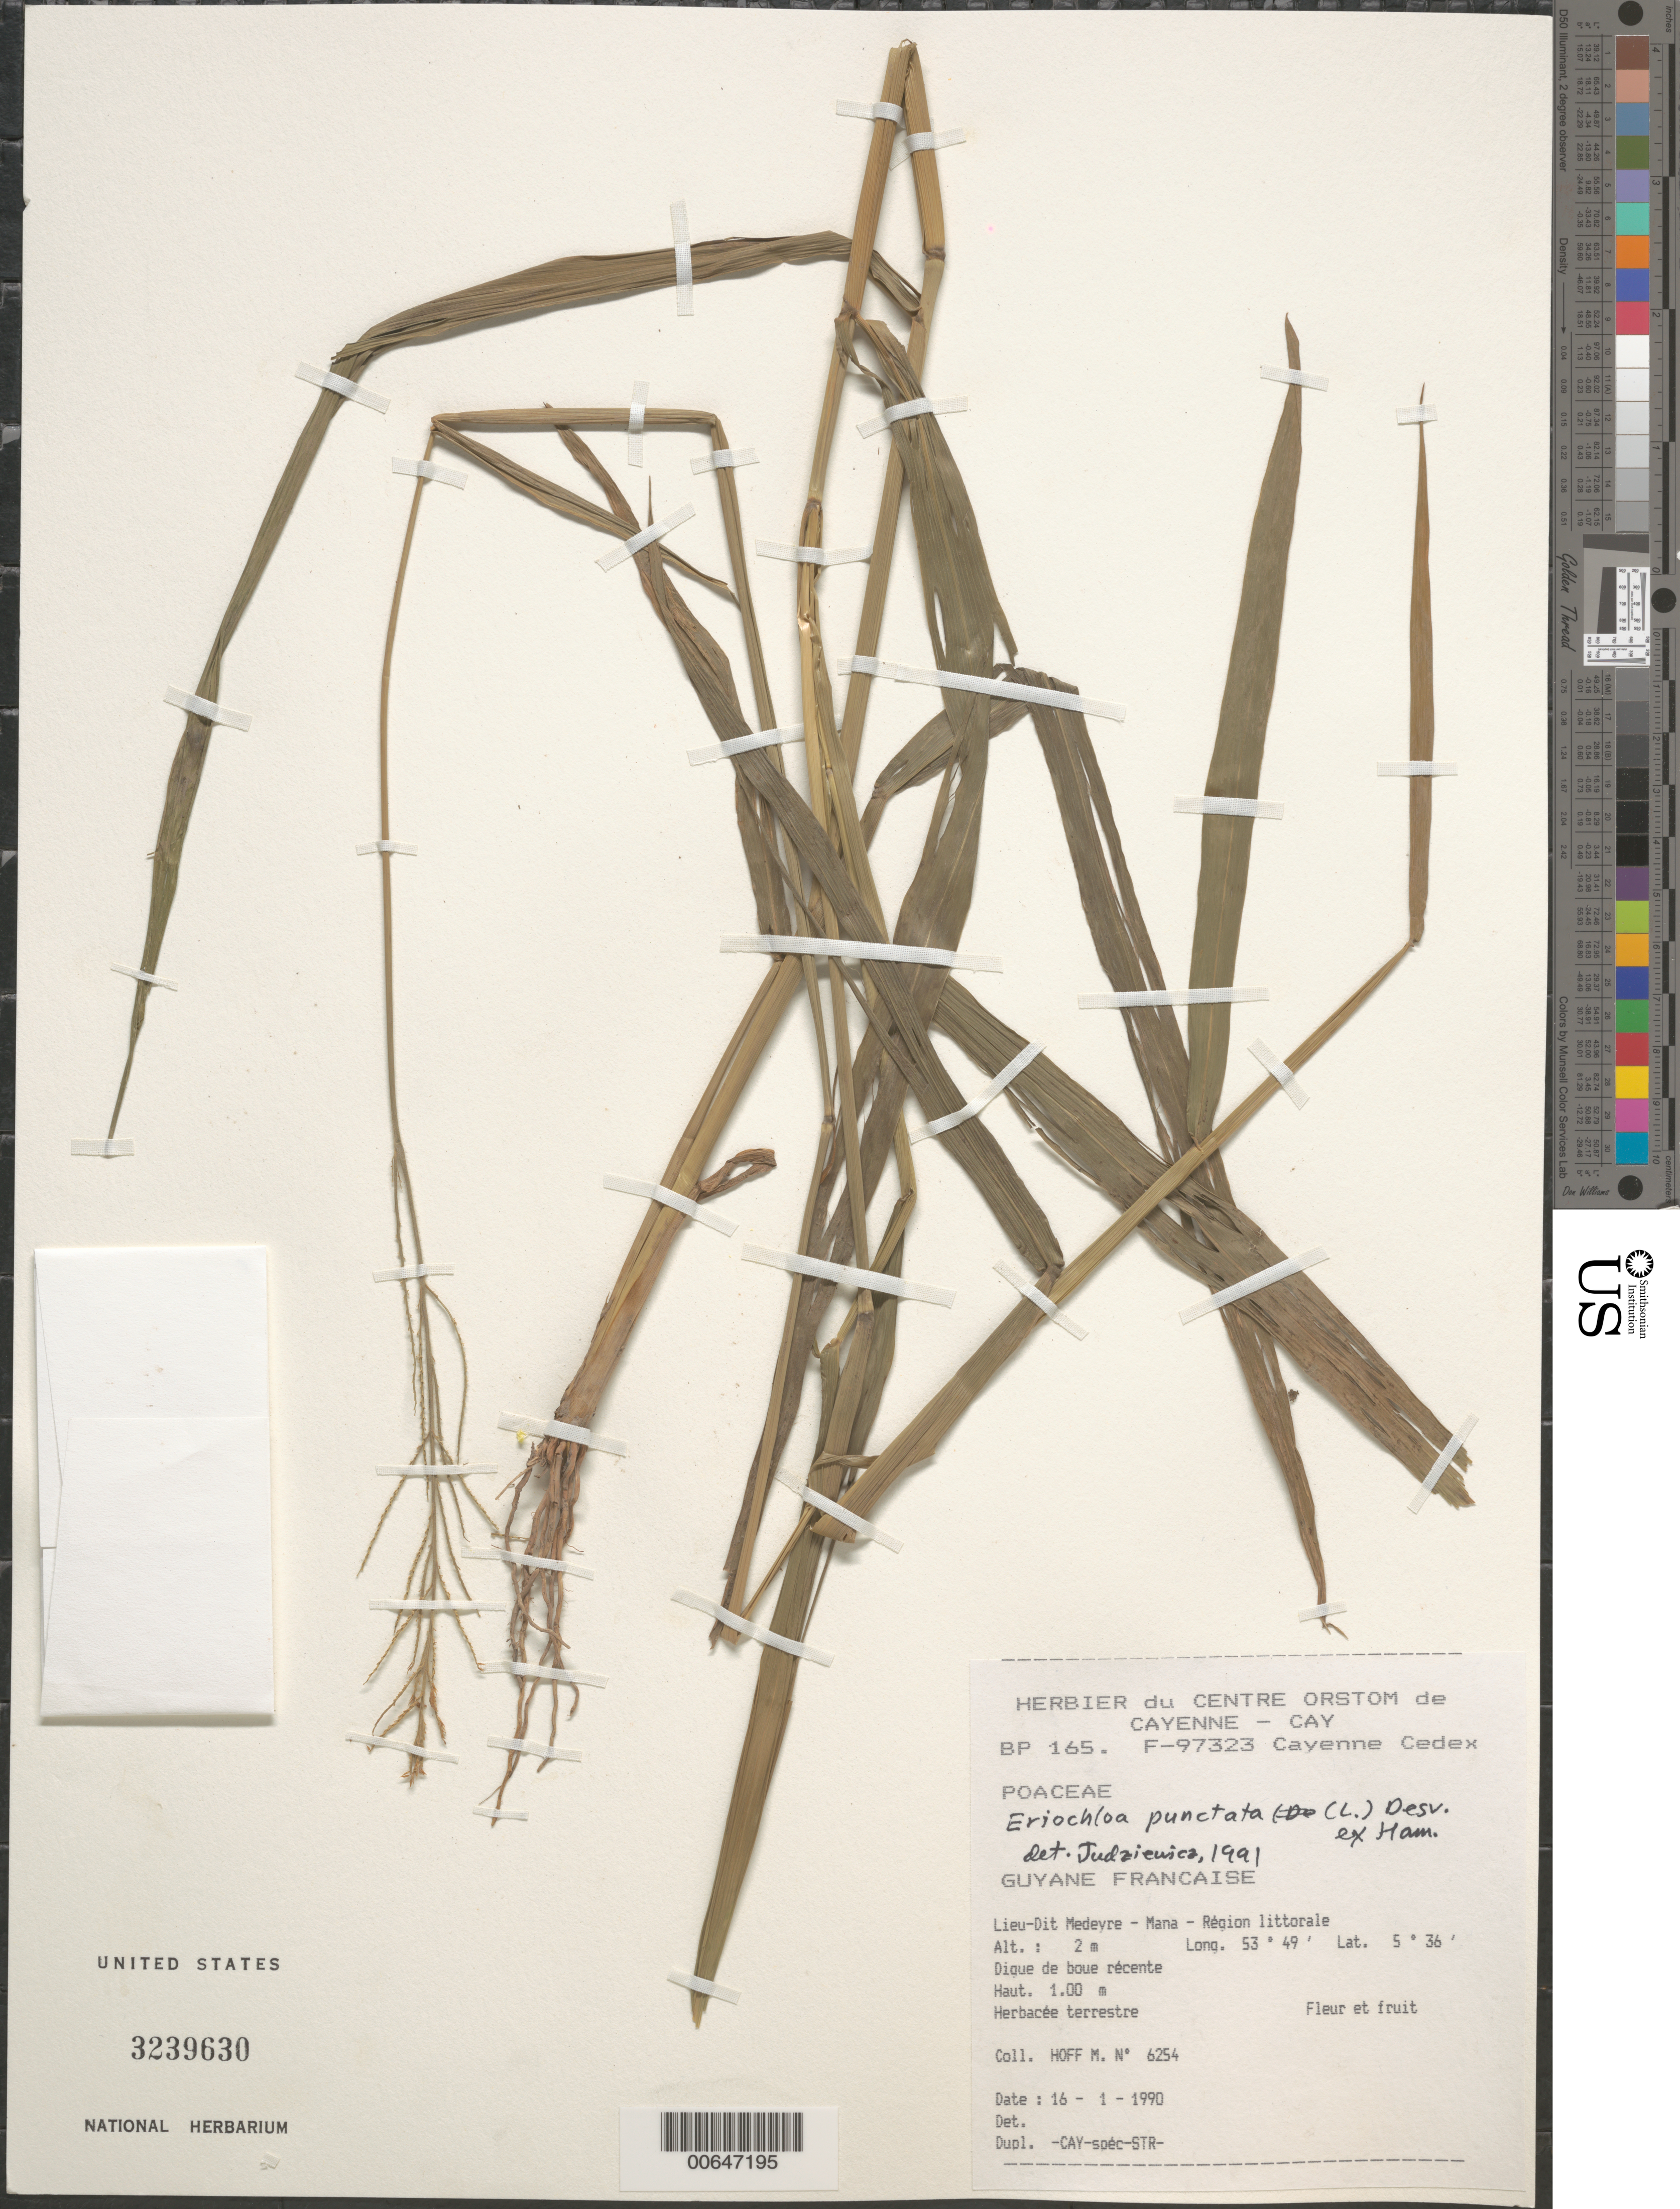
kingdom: Plantae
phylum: Tracheophyta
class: Liliopsida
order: Poales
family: Poaceae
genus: Eriochloa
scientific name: Eriochloa punctata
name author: (L.) Desv. ex Ham.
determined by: Judziewicz, E. J.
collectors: M. Hoff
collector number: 6254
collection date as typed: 16-Jan-90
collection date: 1990-01-16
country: French Guiana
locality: Mana, Medeyre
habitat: Recent mud dam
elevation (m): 2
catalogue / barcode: US 3239630